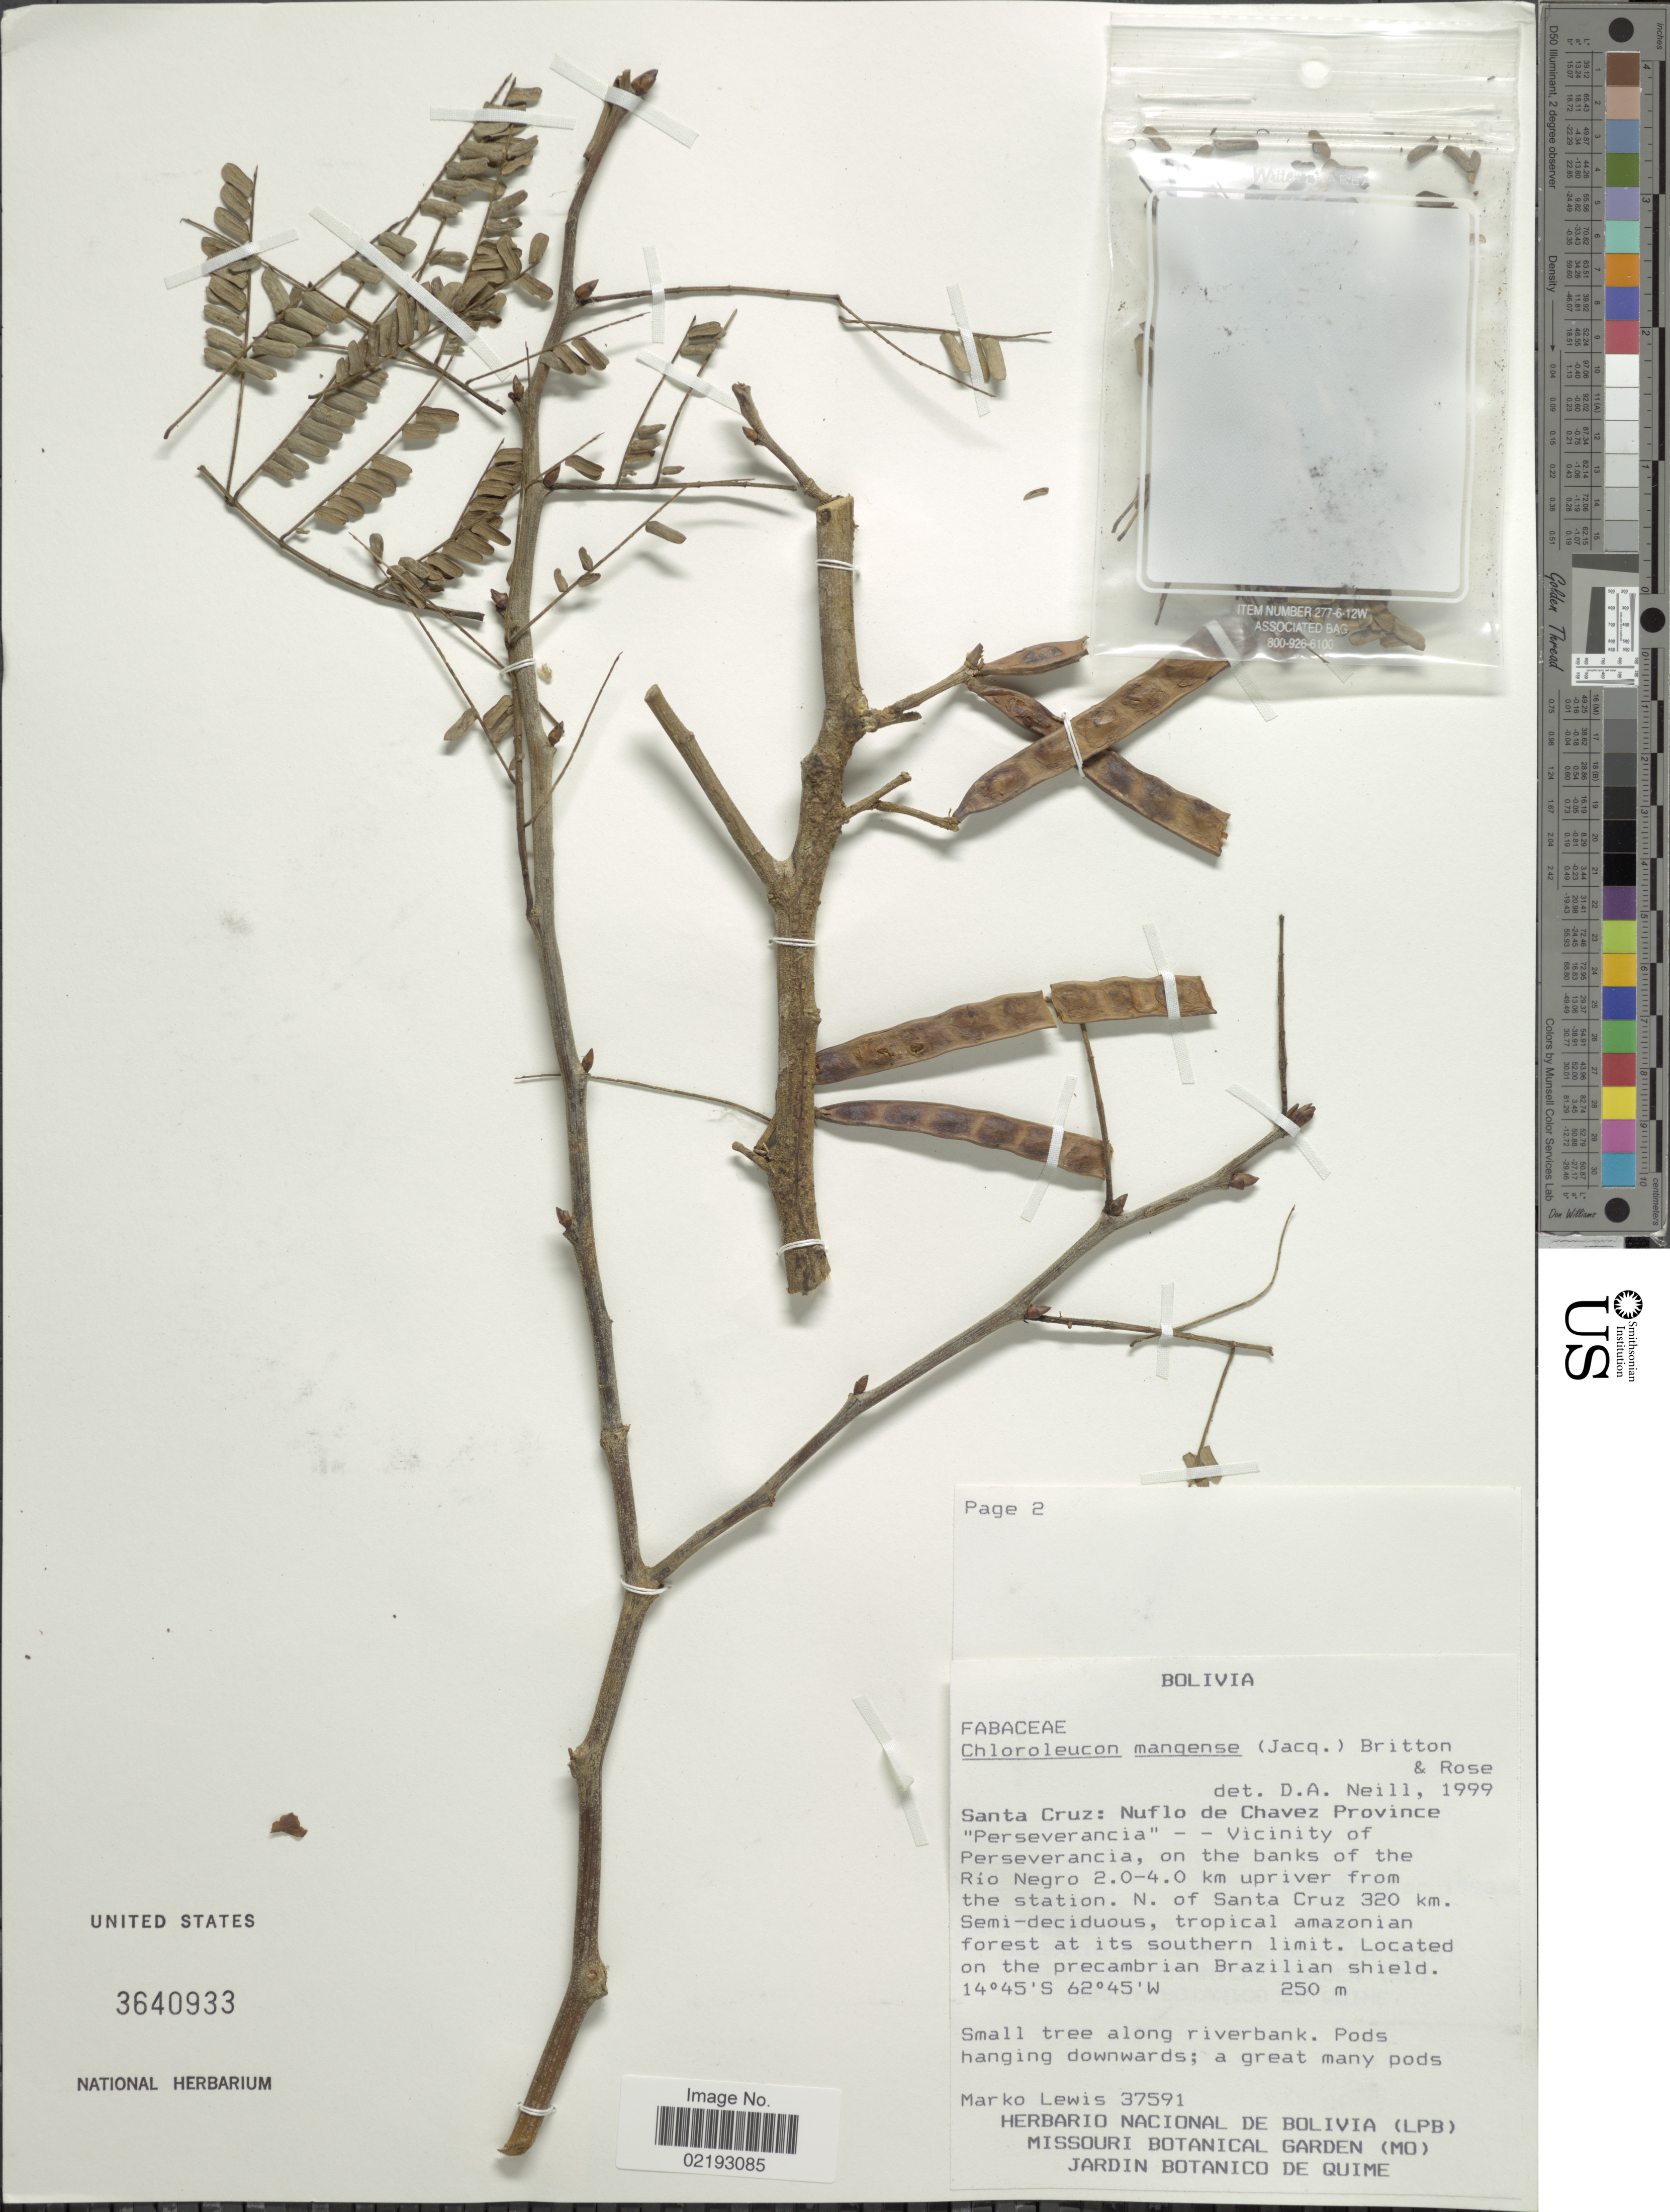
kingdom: Plantae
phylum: Tracheophyta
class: Magnoliopsida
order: Fabales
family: Fabaceae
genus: Chloroleucon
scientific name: Chloroleucon mangense var. mangense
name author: (Jacq.) Britton & Rose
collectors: M. A. Lewis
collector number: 37591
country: Bolivia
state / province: Santa Cruz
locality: Muflo de Chavez Province, Perseverancia--Vicinity of Perseverancia, on the banks of the Rio Negro 2.0-4.0 km upriver from the station, N. of Santa Cruz 320 km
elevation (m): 250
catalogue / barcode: US 3640933